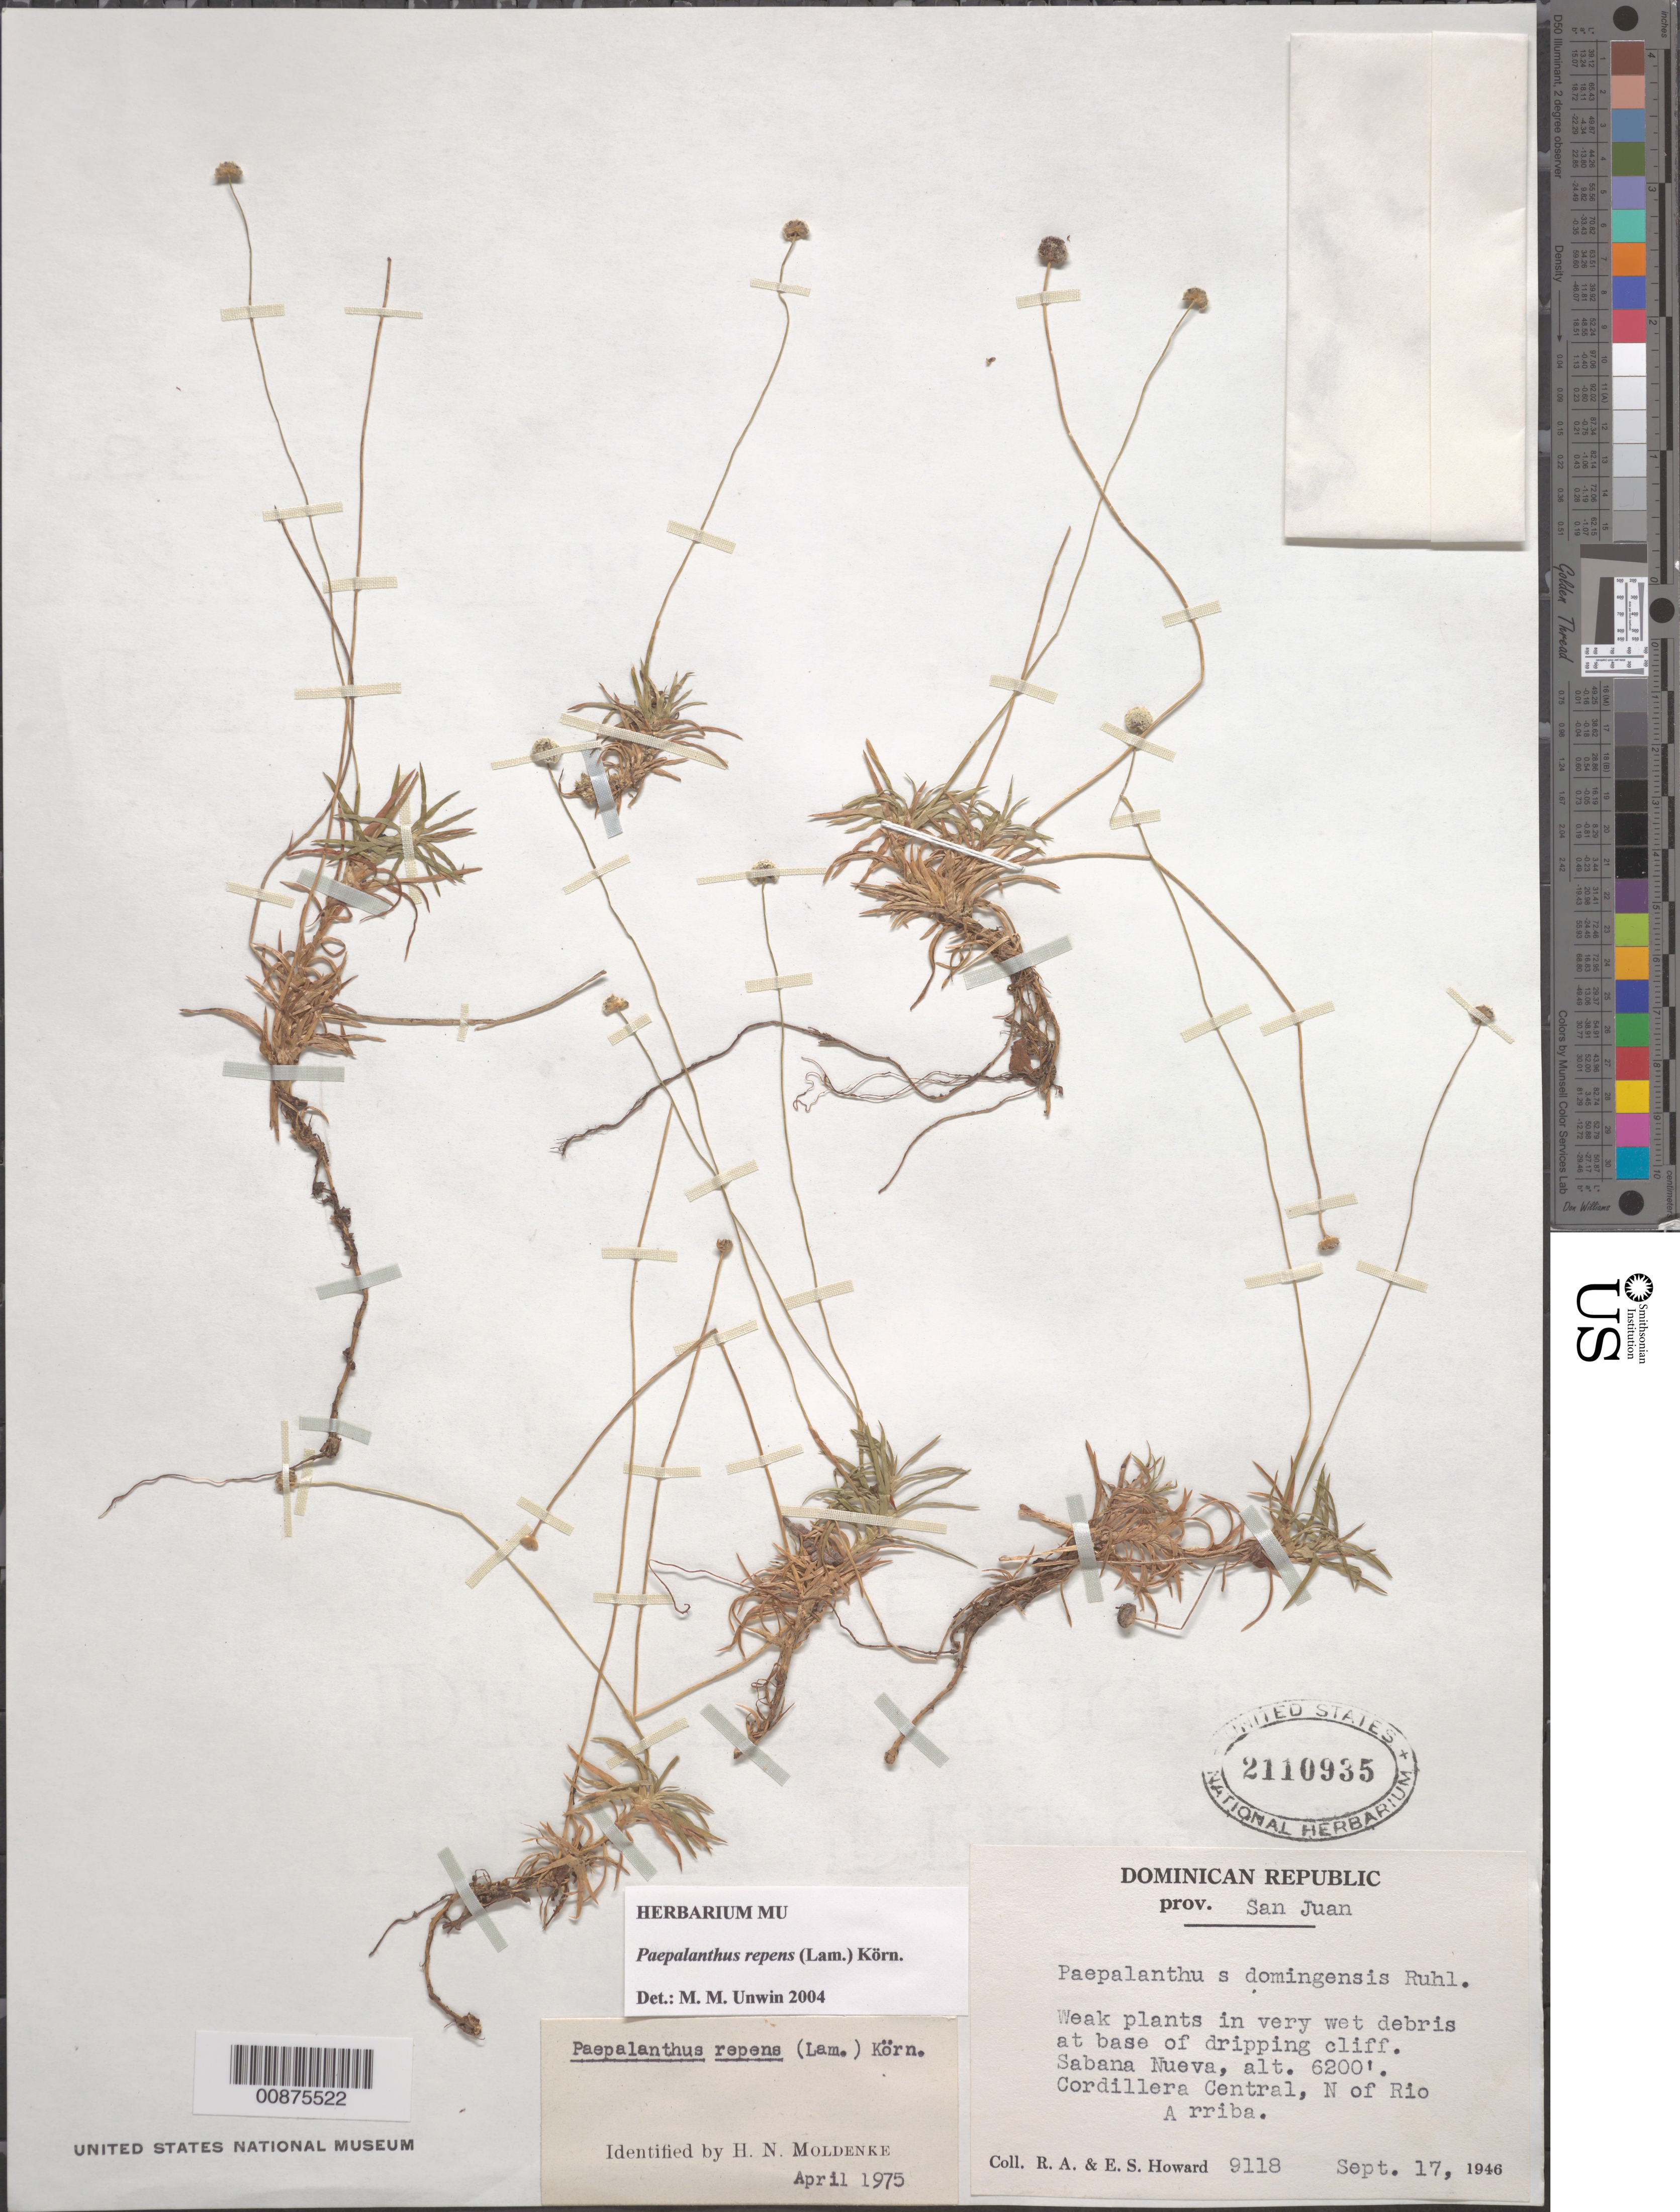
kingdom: Plantae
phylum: Tracheophyta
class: Liliopsida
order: Poales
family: Eriocaulaceae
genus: Paepalanthus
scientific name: Paepalanthus repens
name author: (Lam.) Körn.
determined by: Unwin, M. M.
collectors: R. A. Howard & E. S. Howard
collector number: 9118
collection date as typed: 17 Sep 1946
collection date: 1946-09-17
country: Dominican Republic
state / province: San Juan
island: Hispaniola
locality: Sabana Nueva, Cordillera Central, N of Rio Arriba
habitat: In very wet debris at base of dripping cliff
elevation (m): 1890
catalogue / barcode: US 2110935